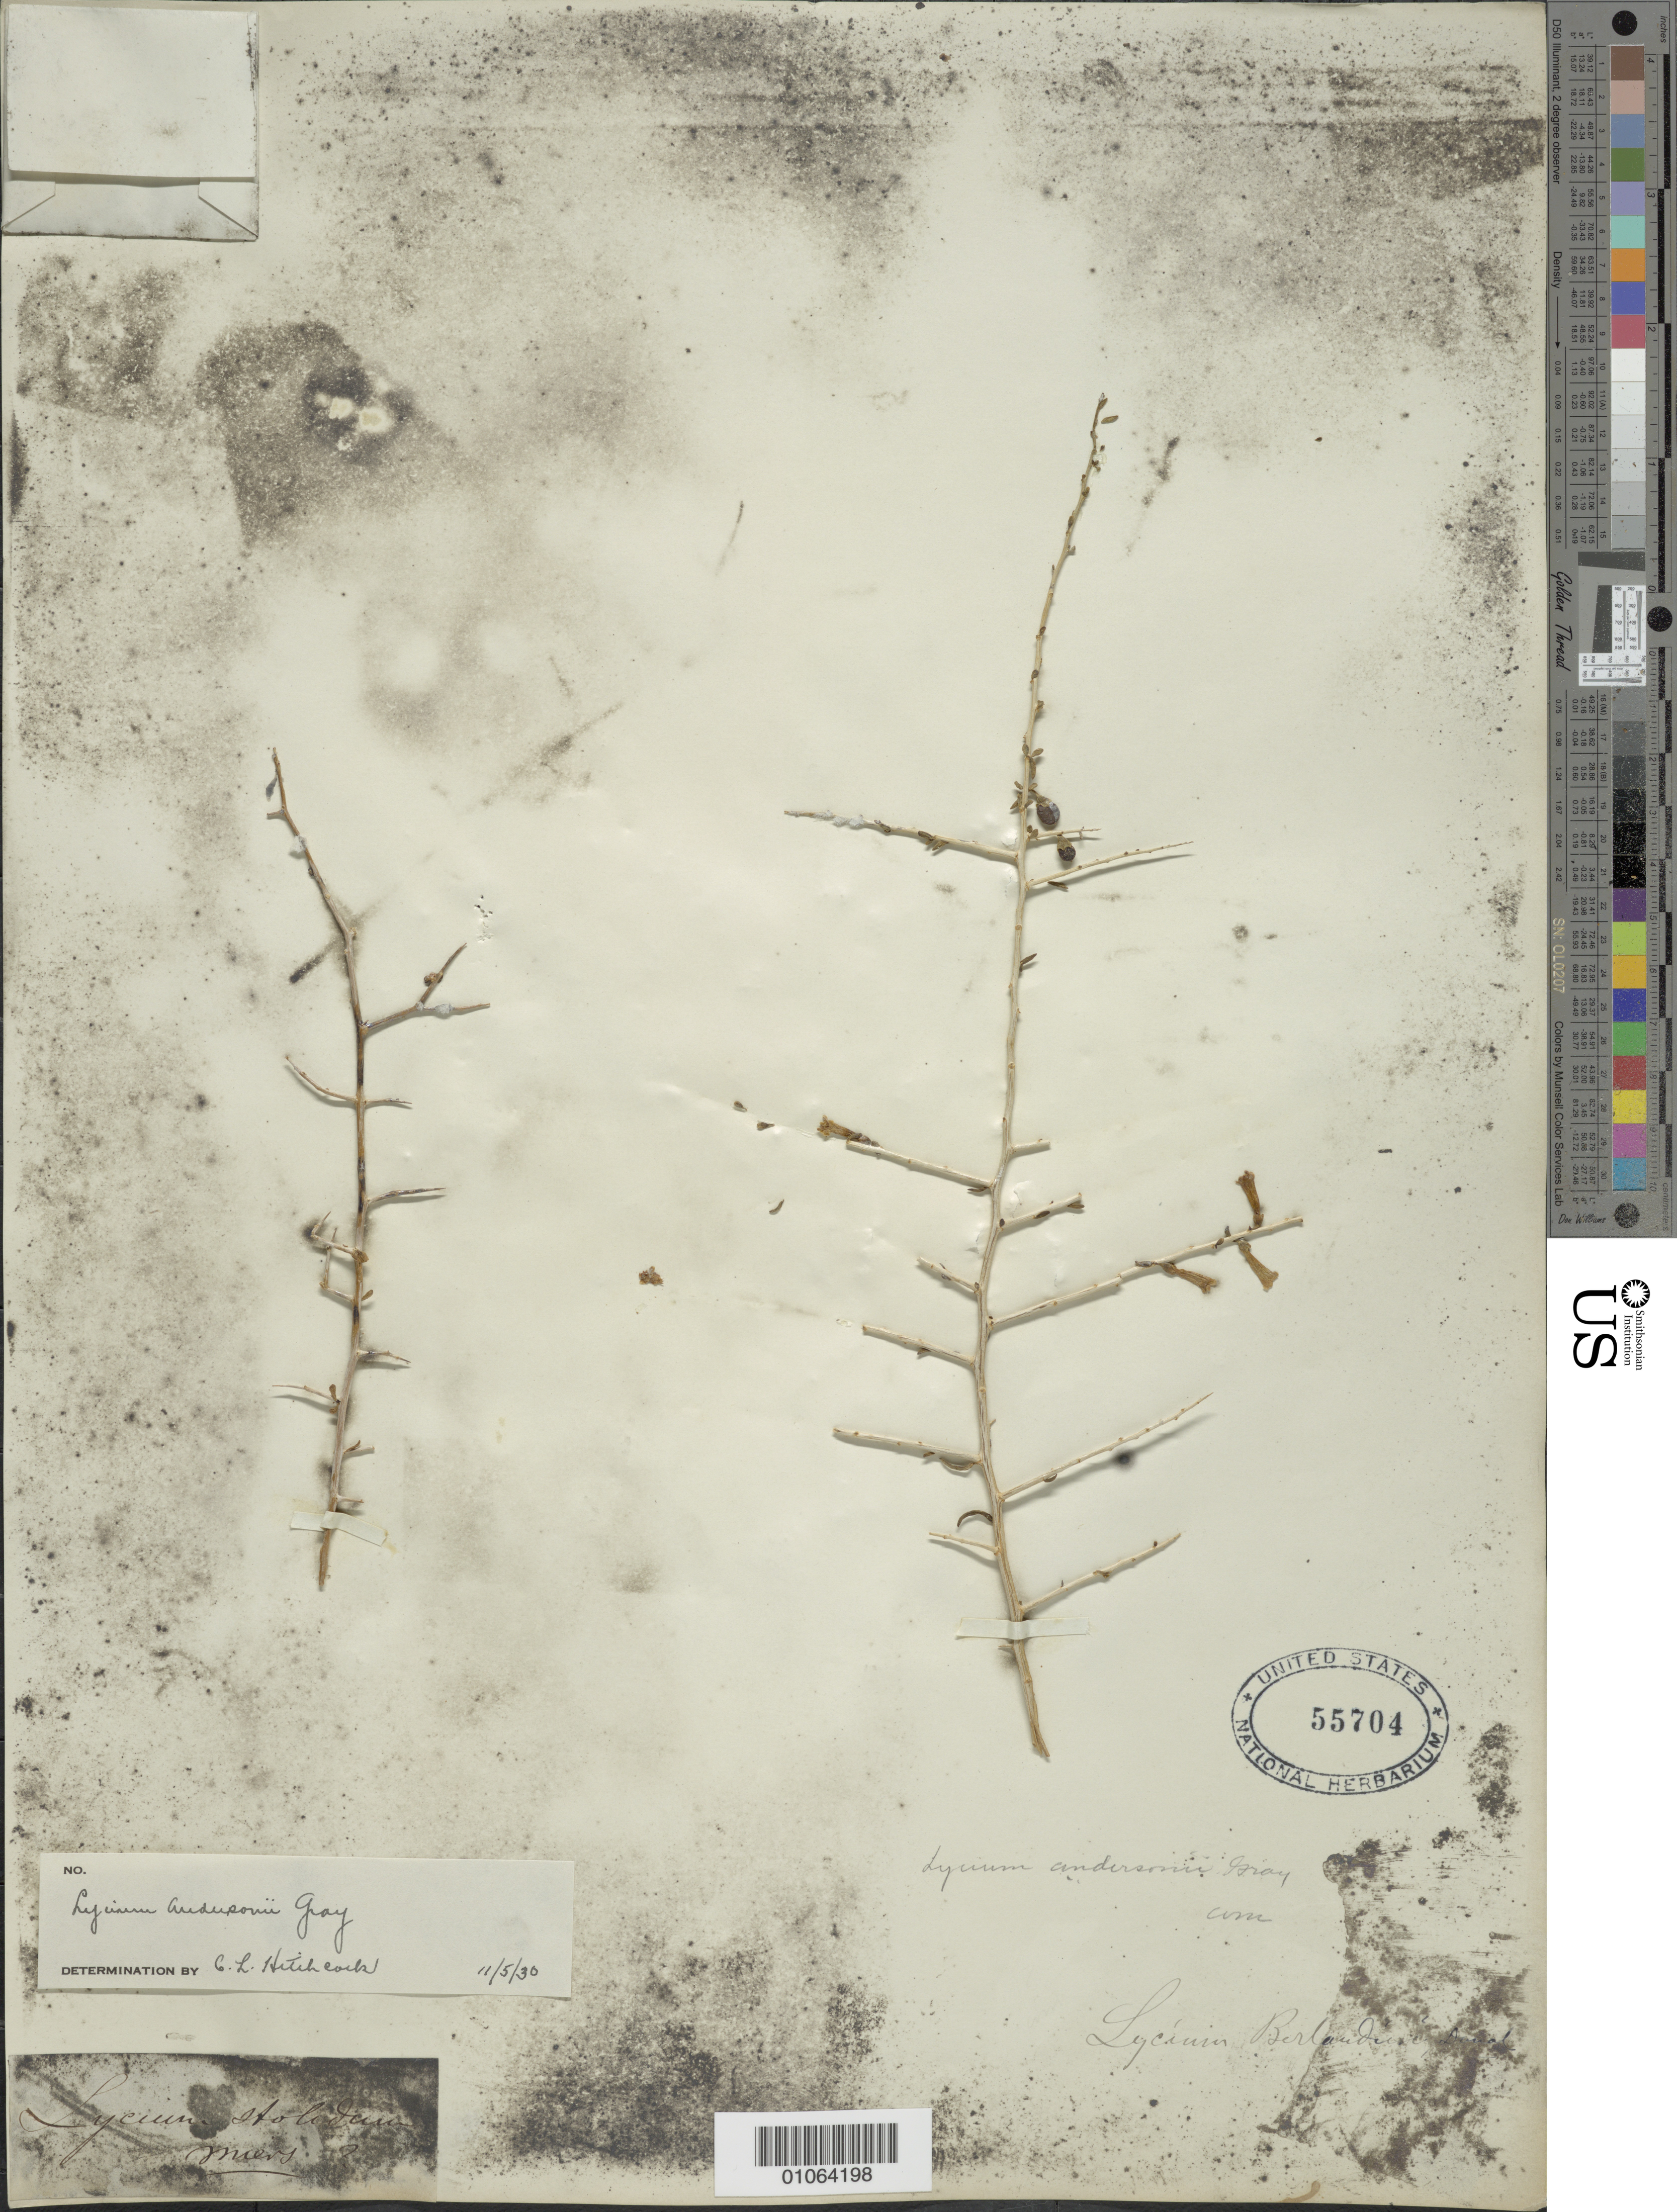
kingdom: Plantae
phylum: Tracheophyta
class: Magnoliopsida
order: Solanales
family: Solanaceae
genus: Lycium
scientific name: Lycium andersonii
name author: A. Gray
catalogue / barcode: US 55704